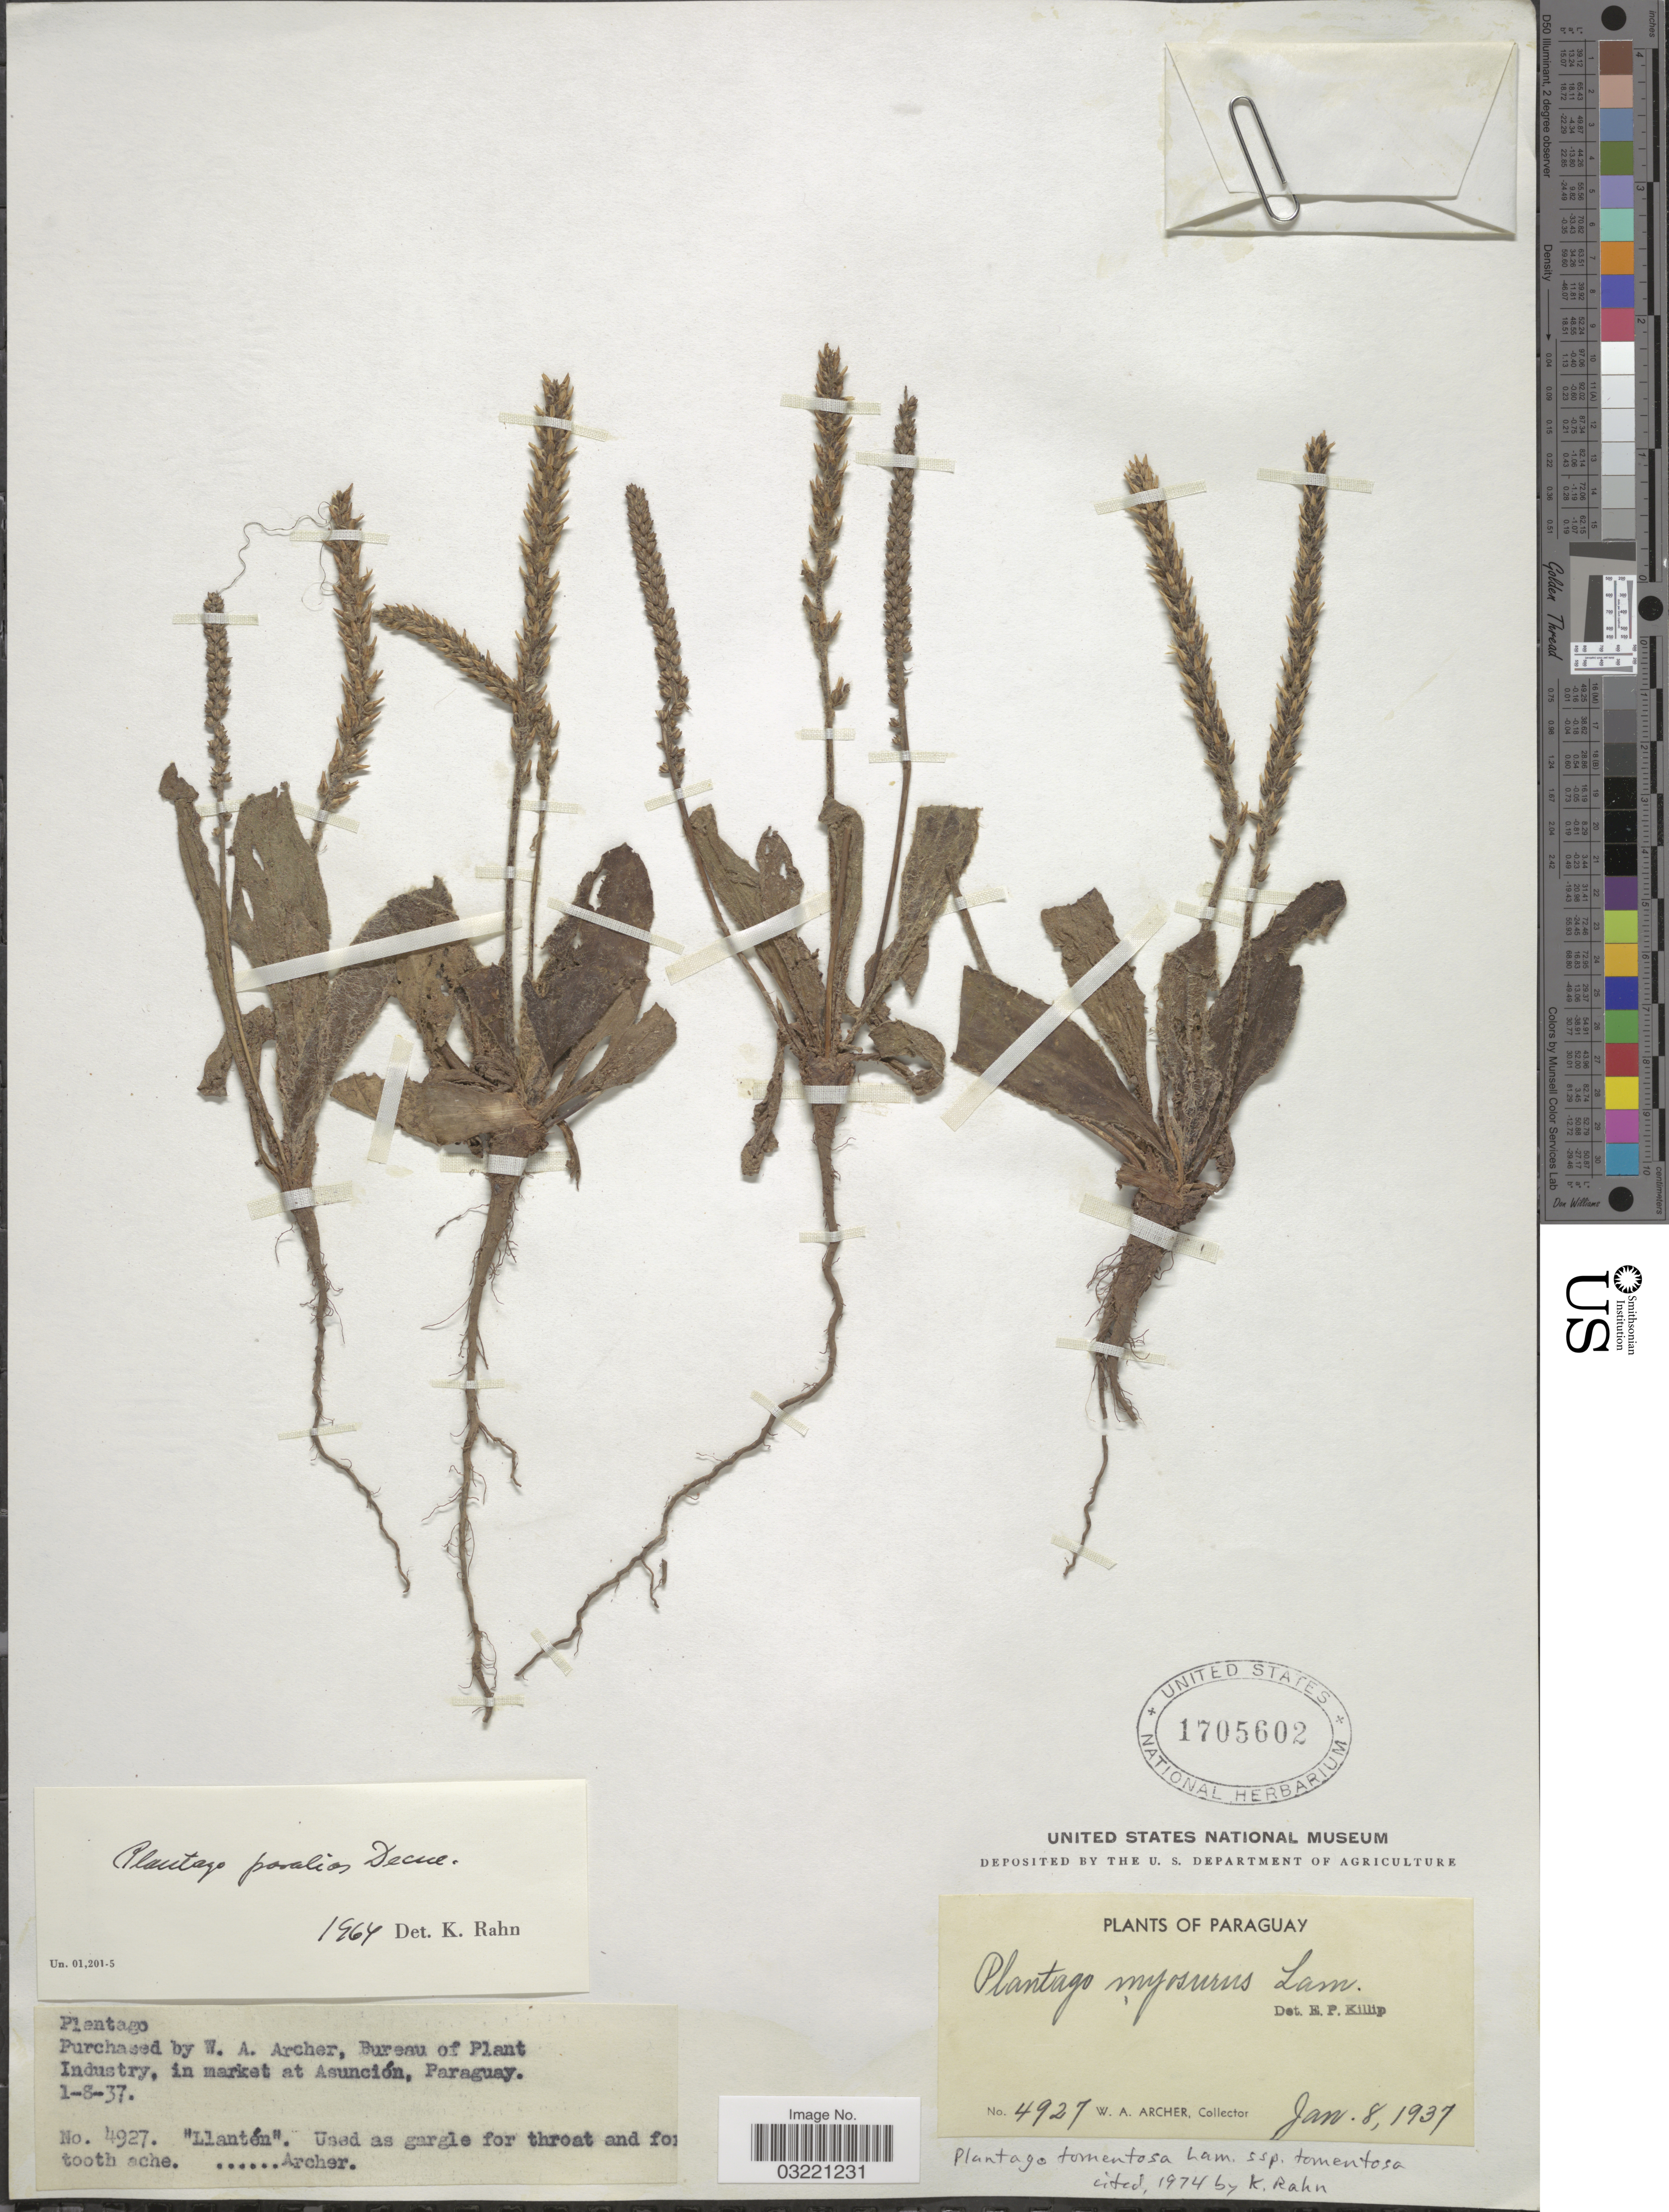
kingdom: Plantae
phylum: Tracheophyta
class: Magnoliopsida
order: Lamiales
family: Plantaginaceae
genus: Plantago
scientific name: Plantago tomentosa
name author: Lam.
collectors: W. Archer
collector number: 4927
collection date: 1937-01-08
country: Paraguay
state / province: Asuncion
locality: In market at Asunción.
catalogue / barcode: US 1705602